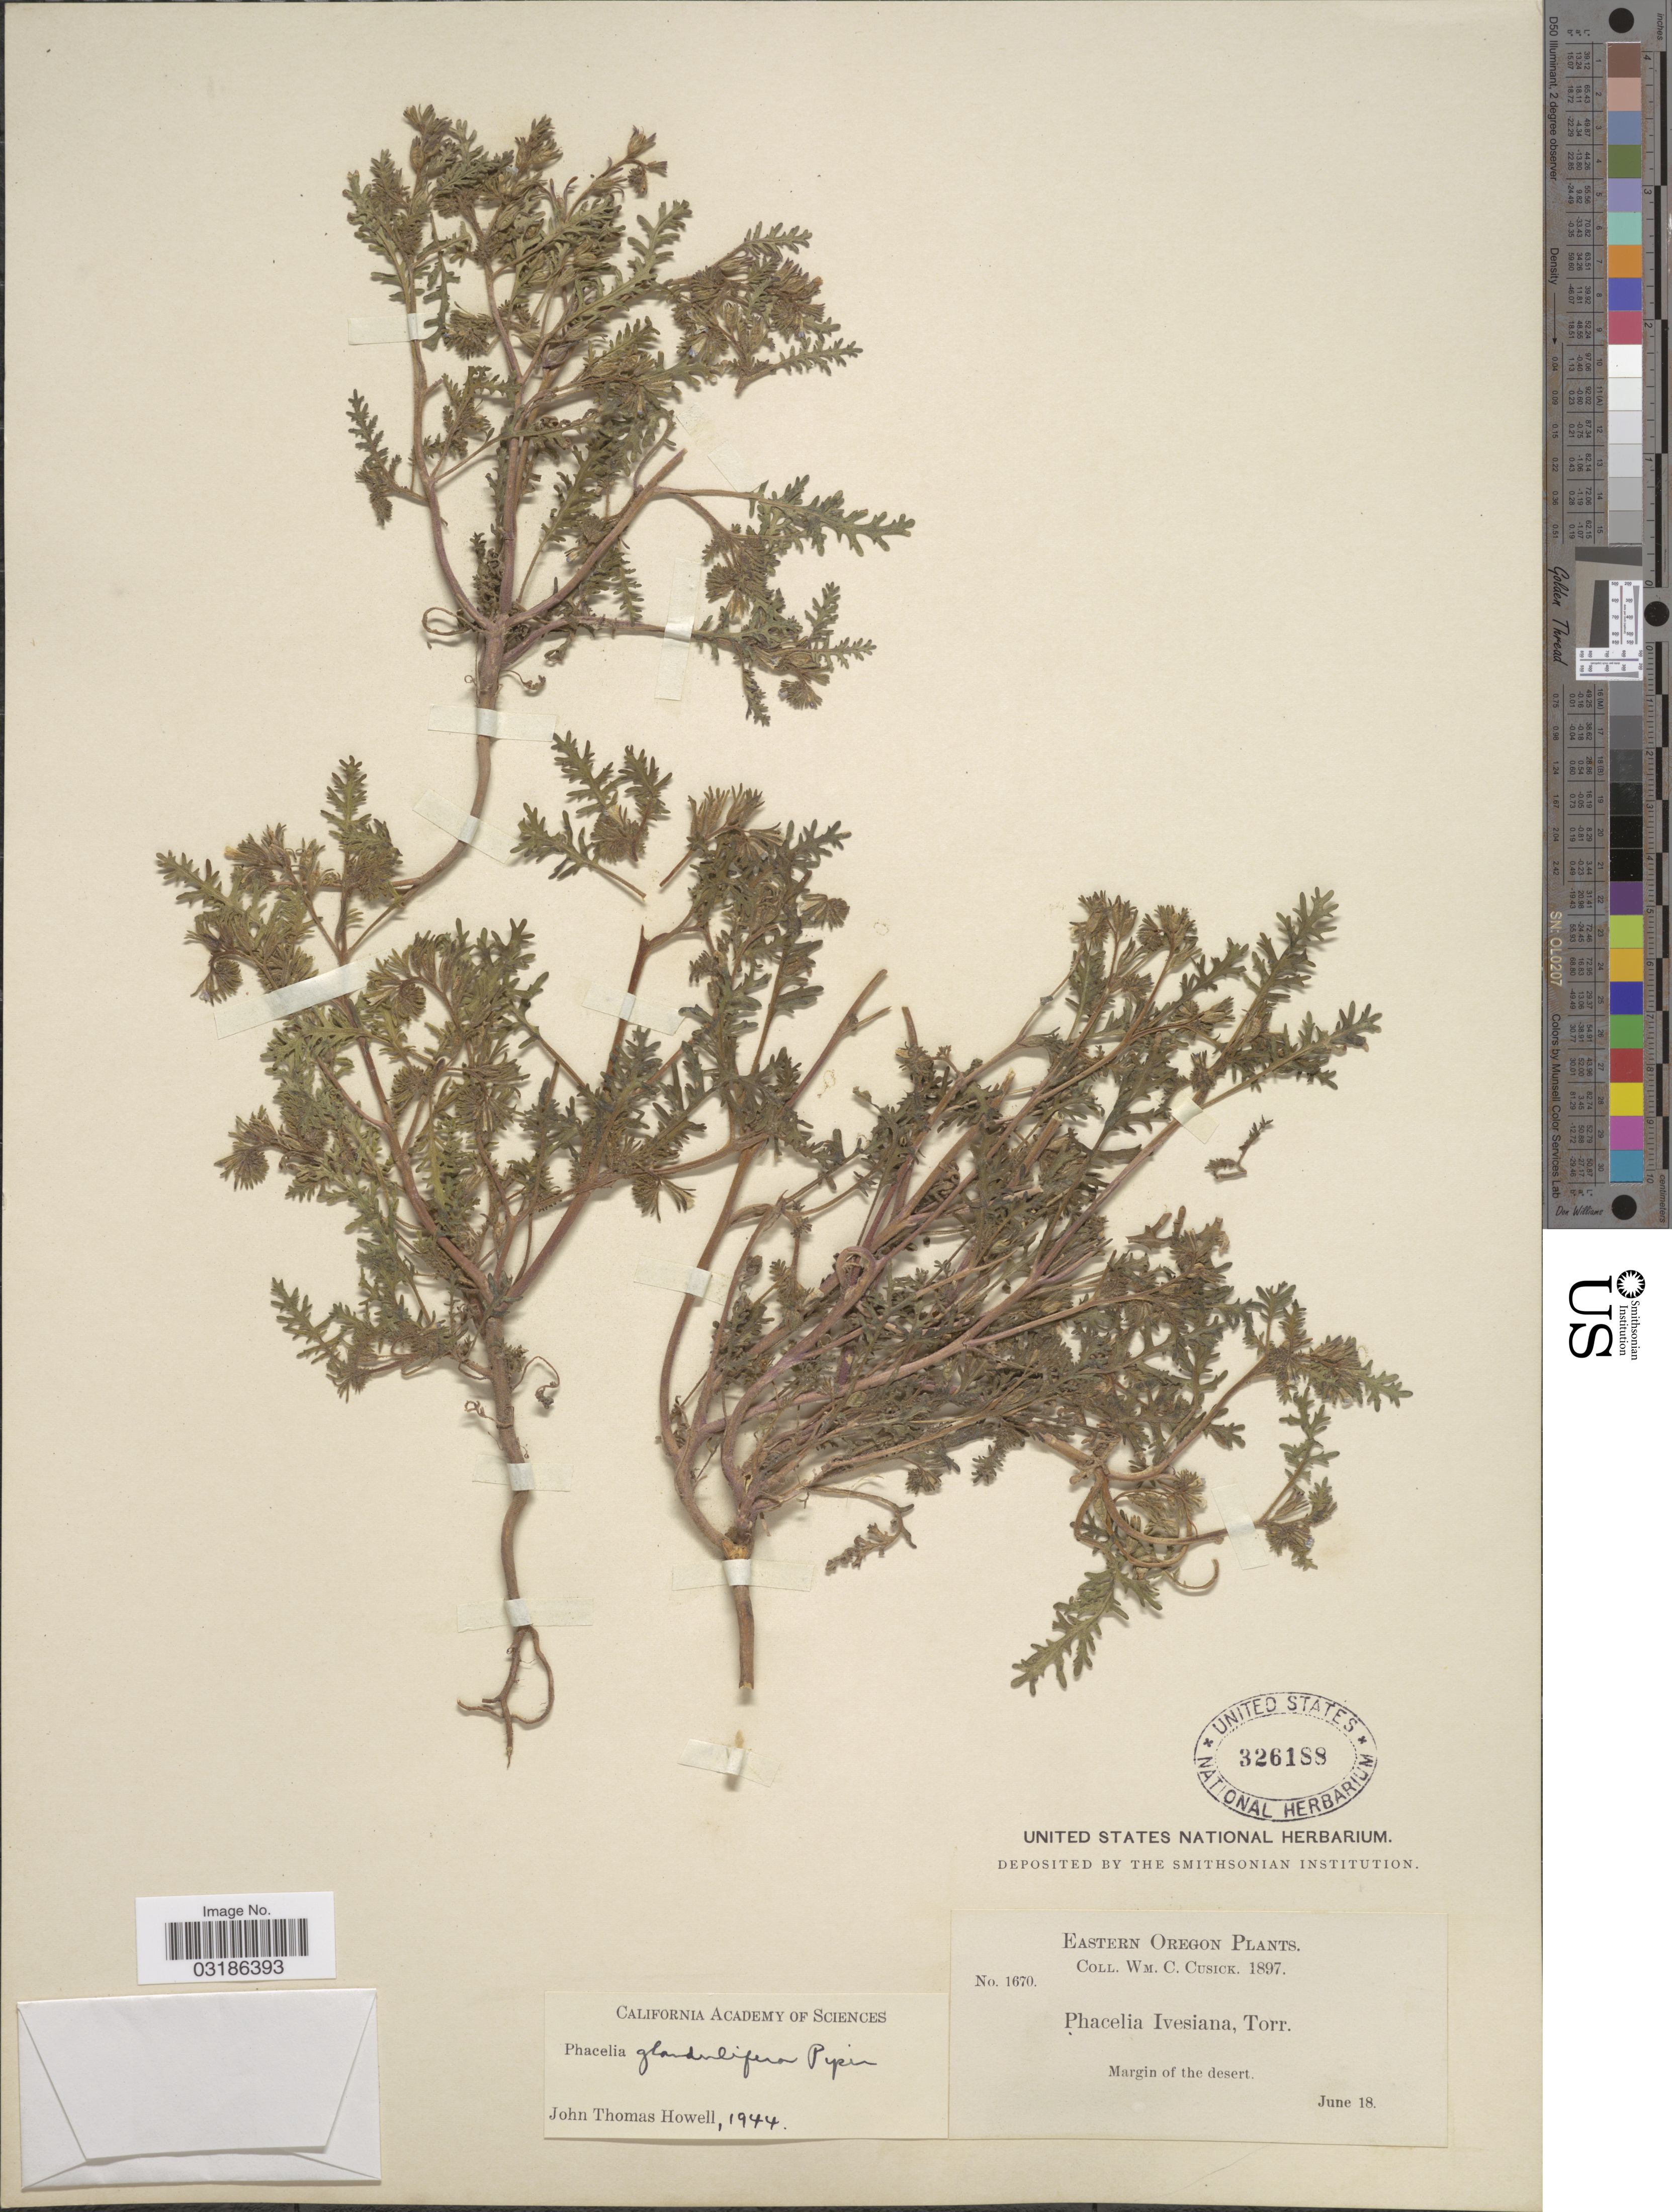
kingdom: Plantae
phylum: Tracheophyta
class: Magnoliopsida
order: Boraginales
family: Hydrophyllaceae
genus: Phacelia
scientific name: Phacelia glandulifera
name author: Piper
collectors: W. C. Cusick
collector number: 1670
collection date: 1897-06-18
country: United States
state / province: Oregon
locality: Eastern Oregon. Margin of the desert.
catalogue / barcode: US 326188